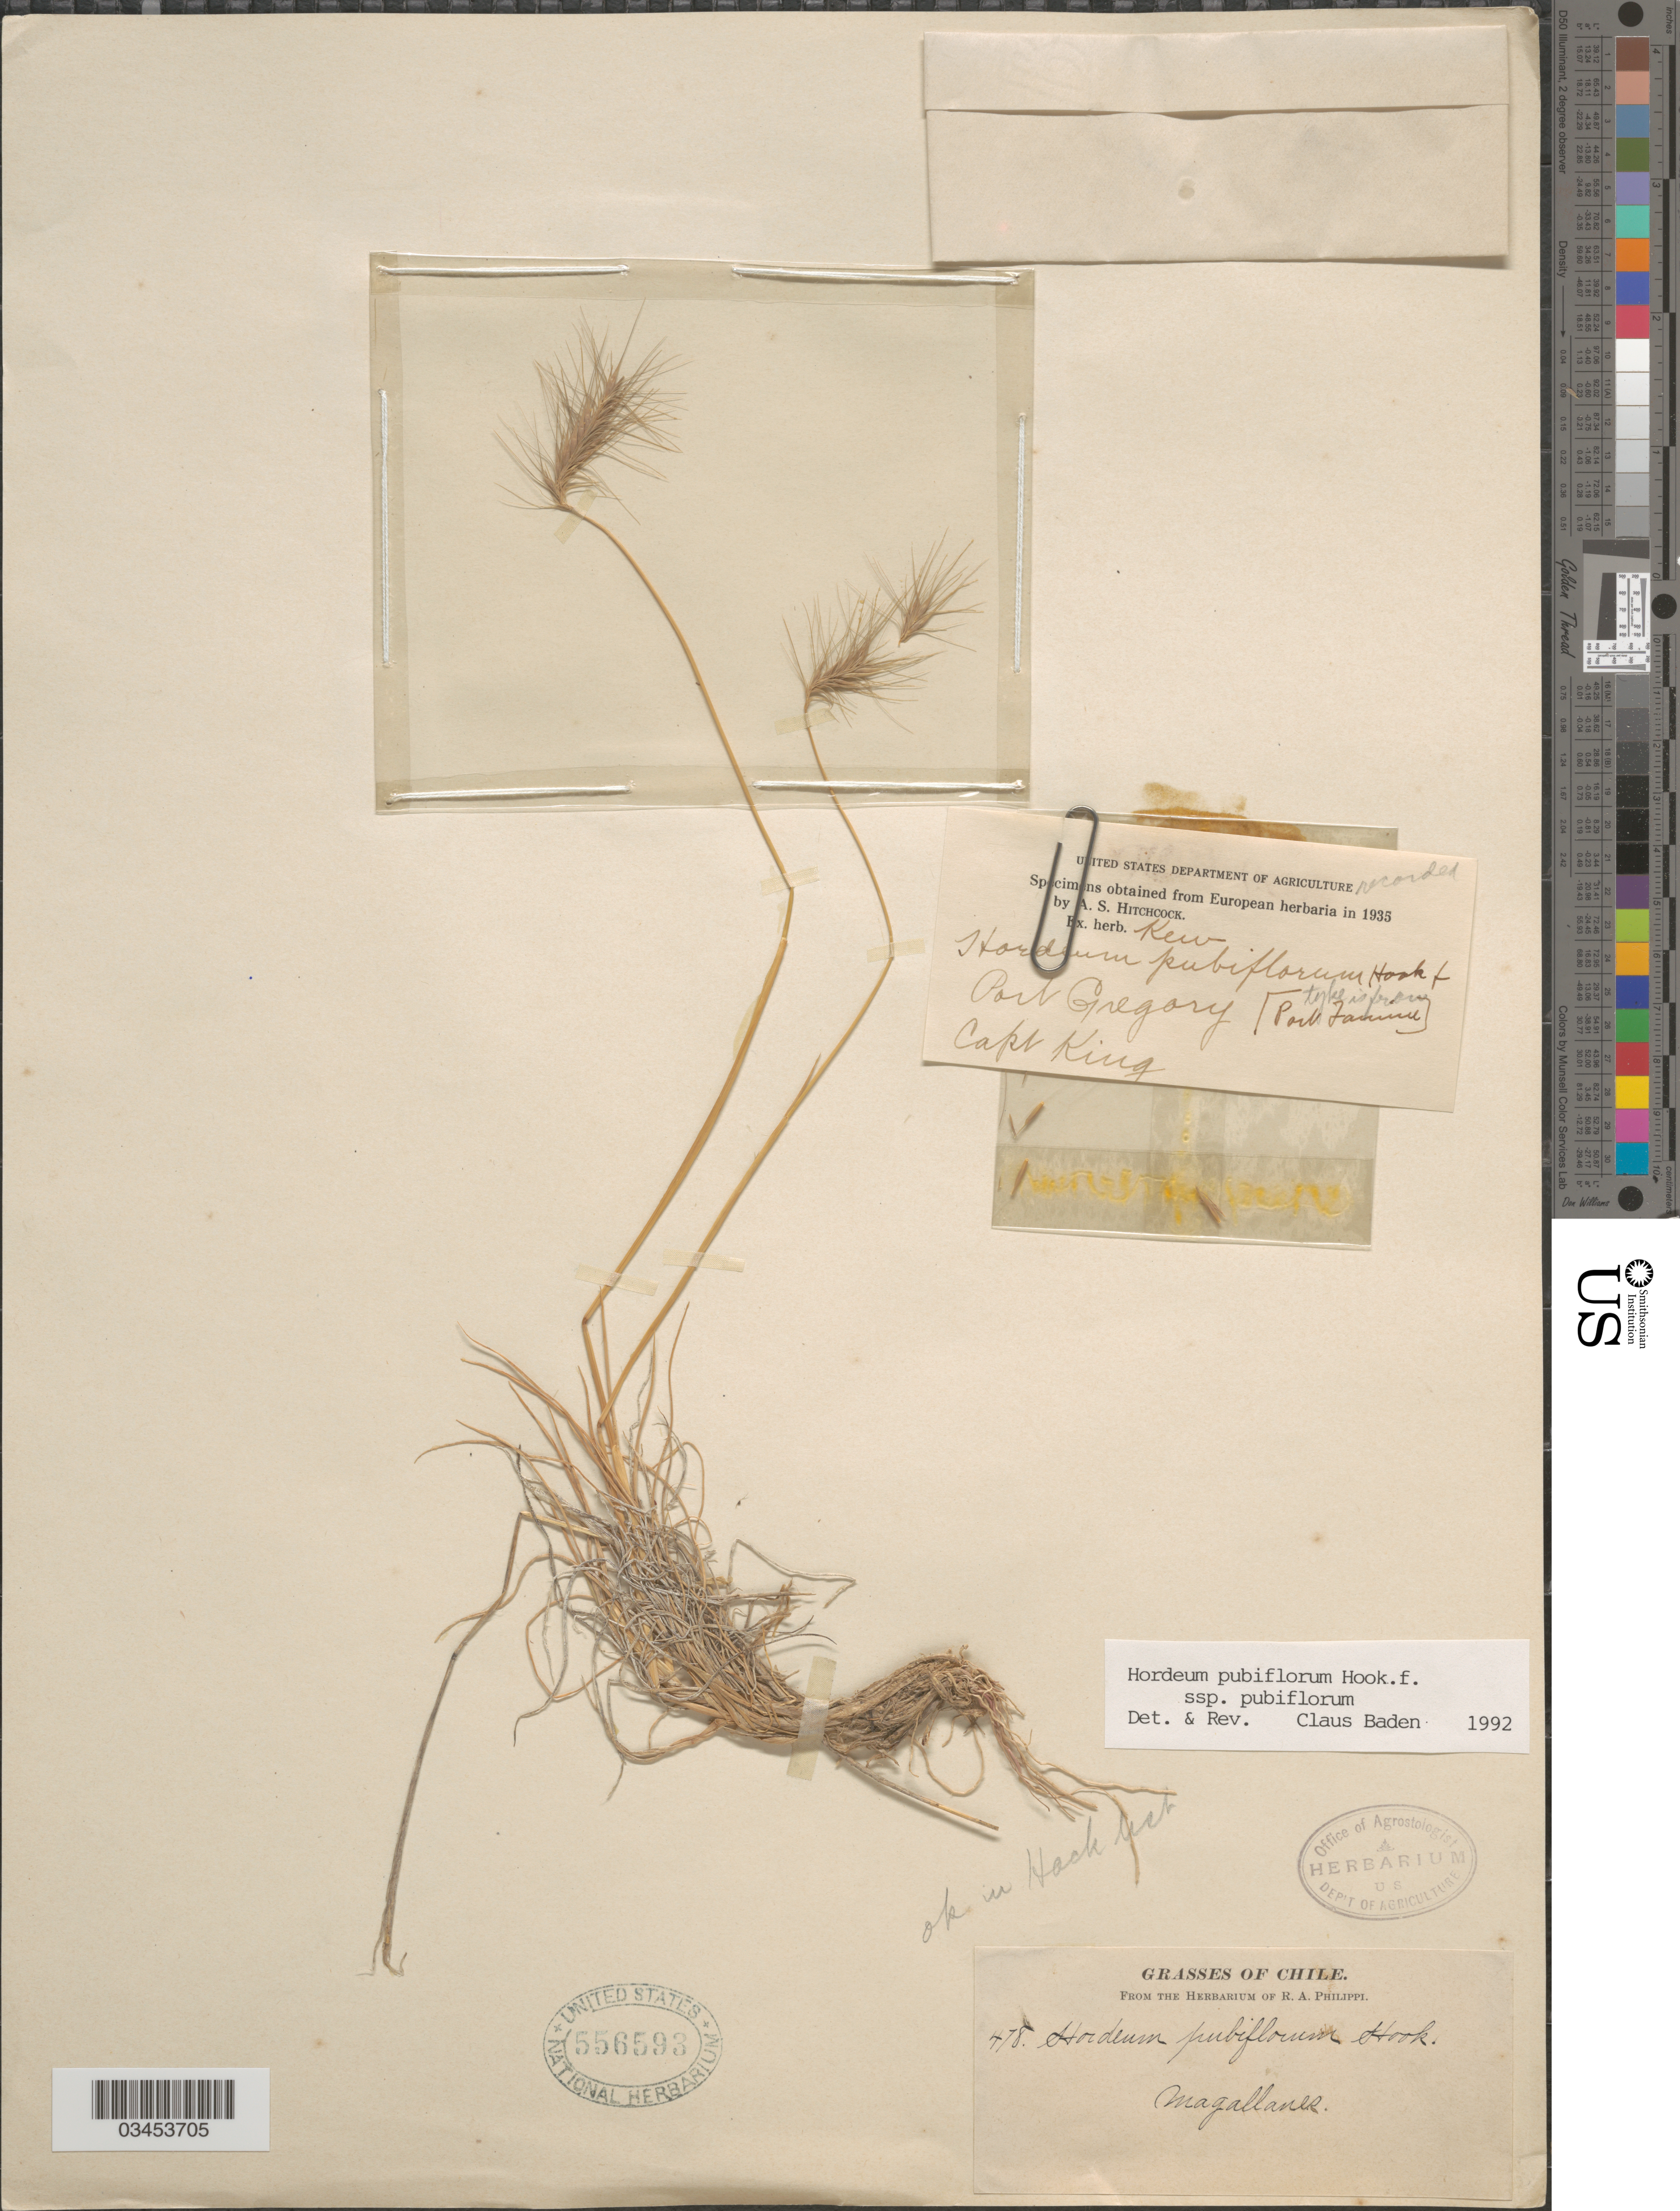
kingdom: Plantae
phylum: Tracheophyta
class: Liliopsida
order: Poales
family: Poaceae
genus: Hordeum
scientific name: Hordeum pubiflorum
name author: Hook. f.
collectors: Capt. King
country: Chile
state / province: Magallanes y de la Antártica Chilena (XII)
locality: Port Gregory. [Port Famine]. Magallanes.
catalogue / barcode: US 556593